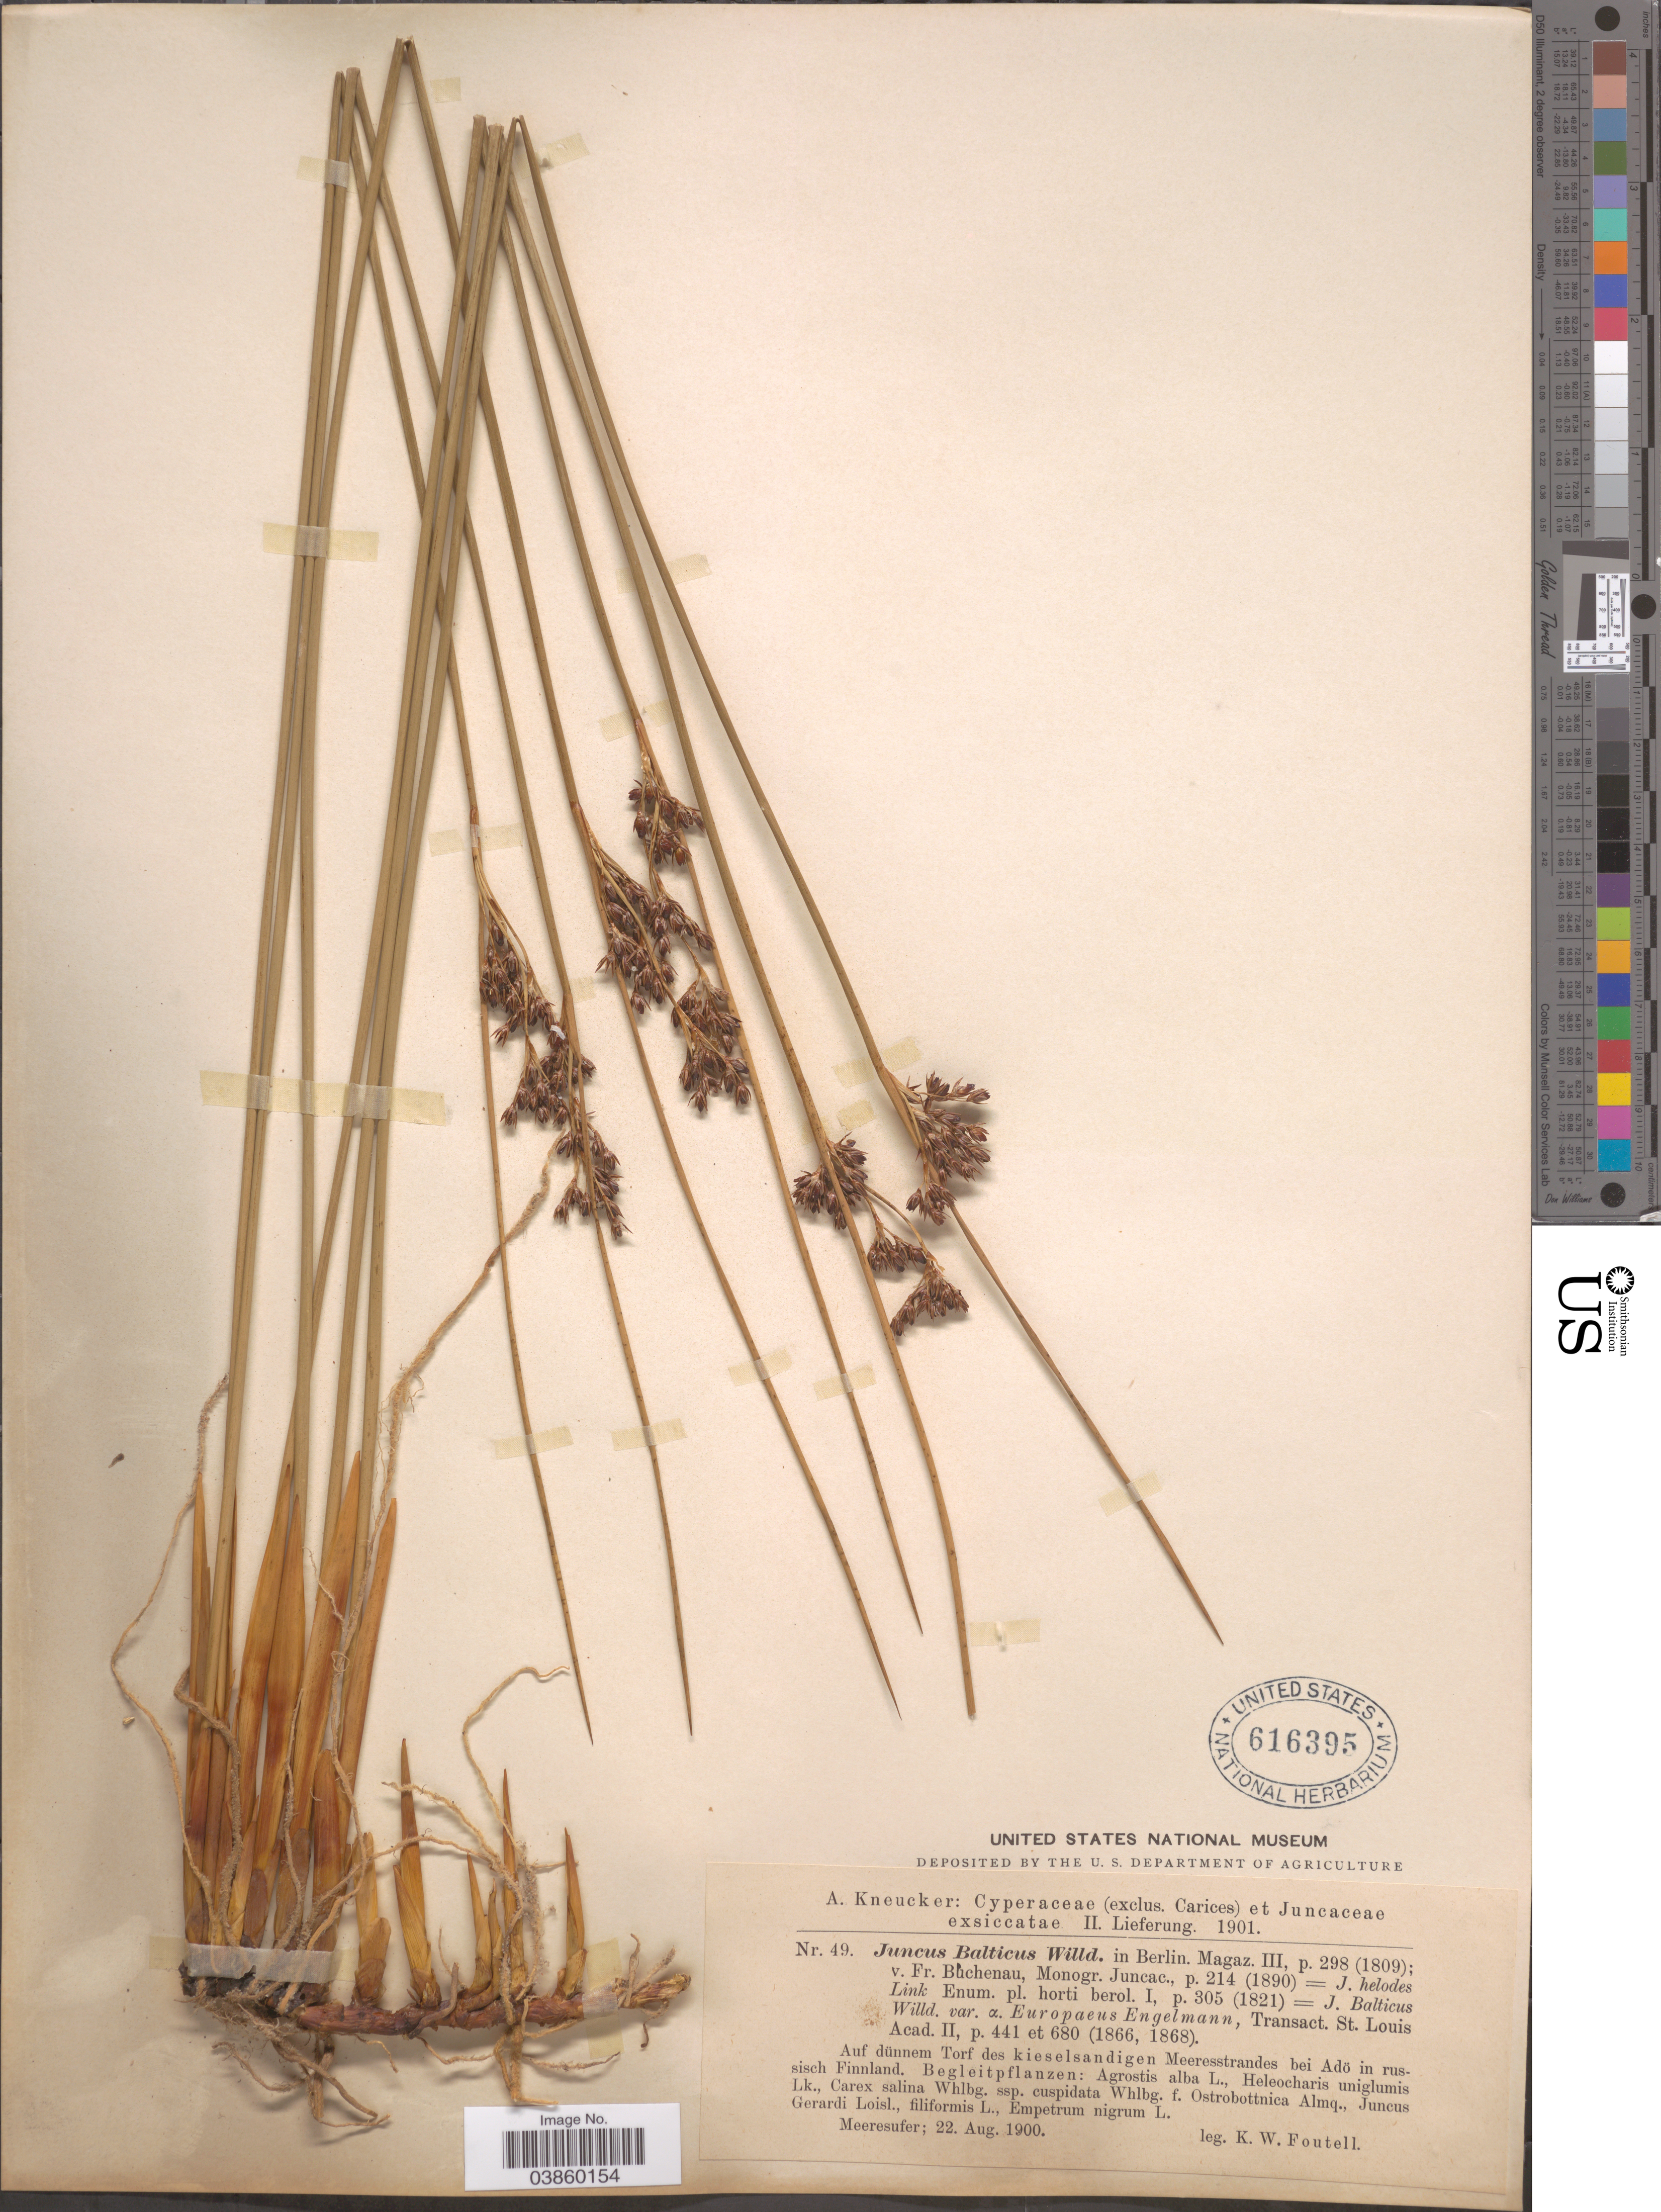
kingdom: Plantae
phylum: Tracheophyta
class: Liliopsida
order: Poales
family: Juncaceae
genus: Juncus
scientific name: Juncus balticus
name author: Willd.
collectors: K. Foutell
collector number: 49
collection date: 1900-08-22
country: Finland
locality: Auf dünnem Torf des kieselsandigen Meeresstrandes bei Adö in russisch Finnland.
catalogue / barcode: US 616395